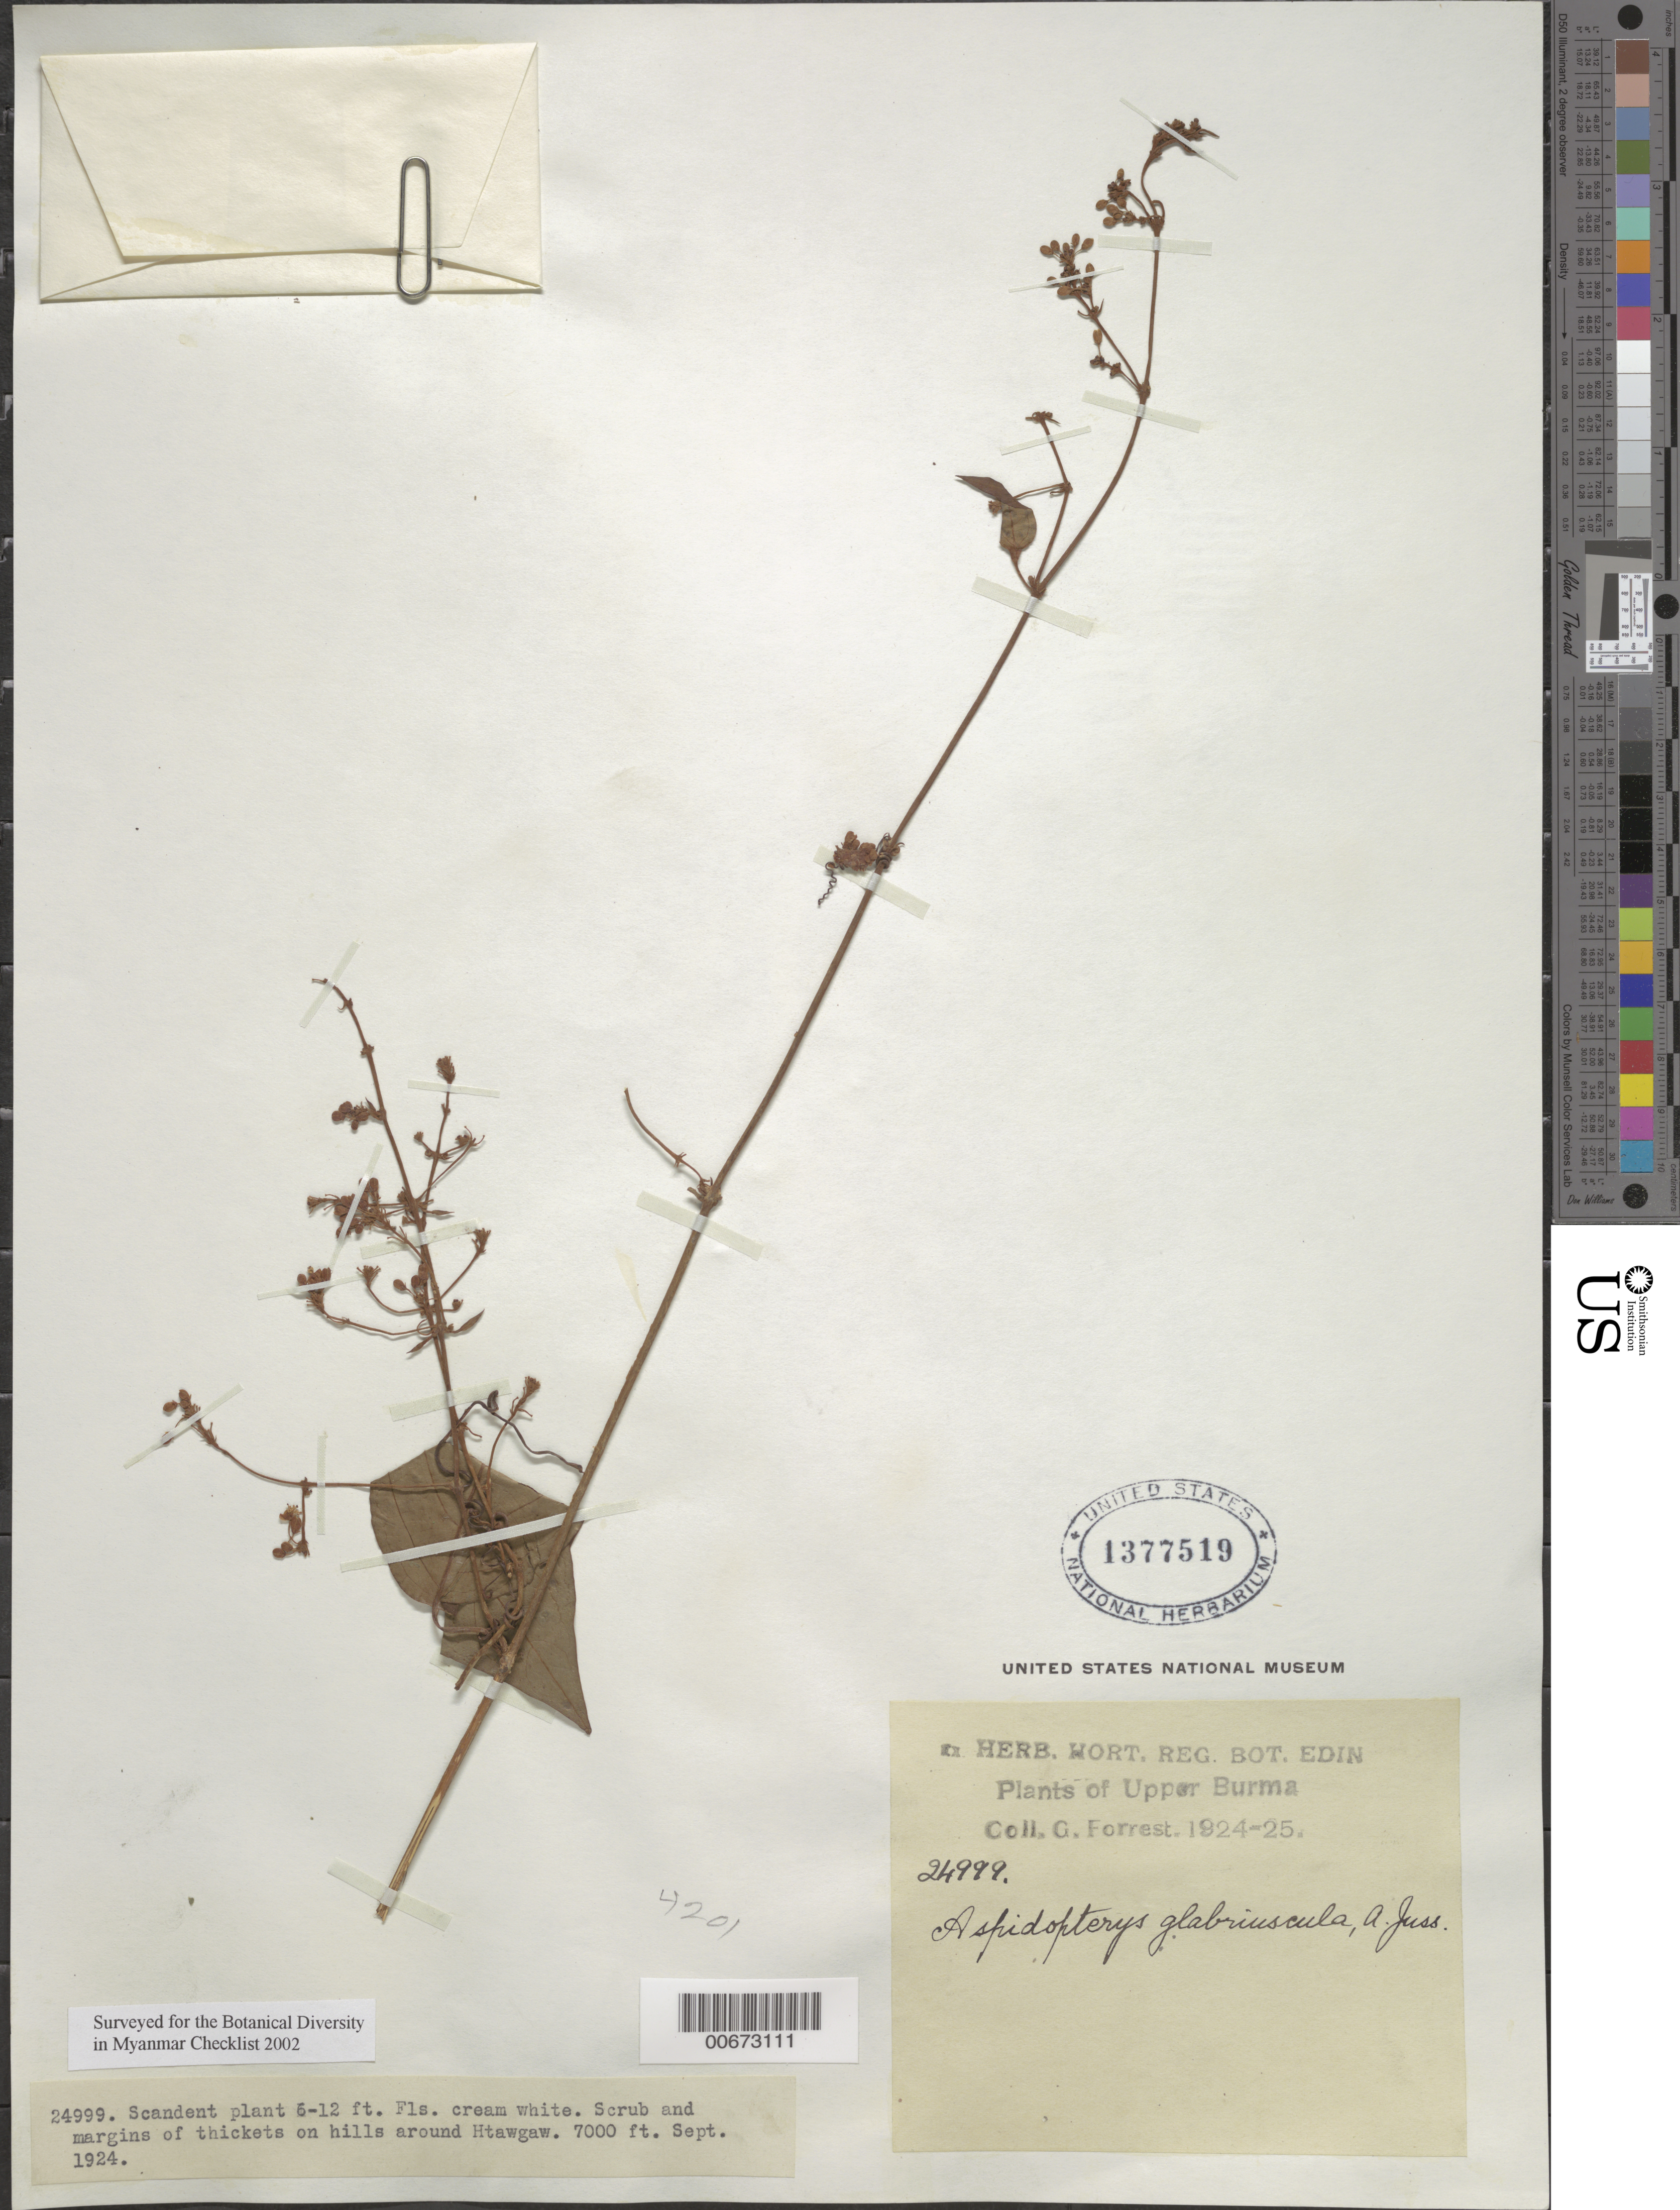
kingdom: Plantae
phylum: Tracheophyta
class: Magnoliopsida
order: Malpighiales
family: Malpighiaceae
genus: Aspidopterys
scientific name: Aspidopterys roxburghiana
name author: A. Juss.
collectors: G. Forrest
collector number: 24999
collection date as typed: Sep 1924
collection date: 1924-09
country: Myanmar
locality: Upper Burma, Htawgaw.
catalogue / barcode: US 1377519